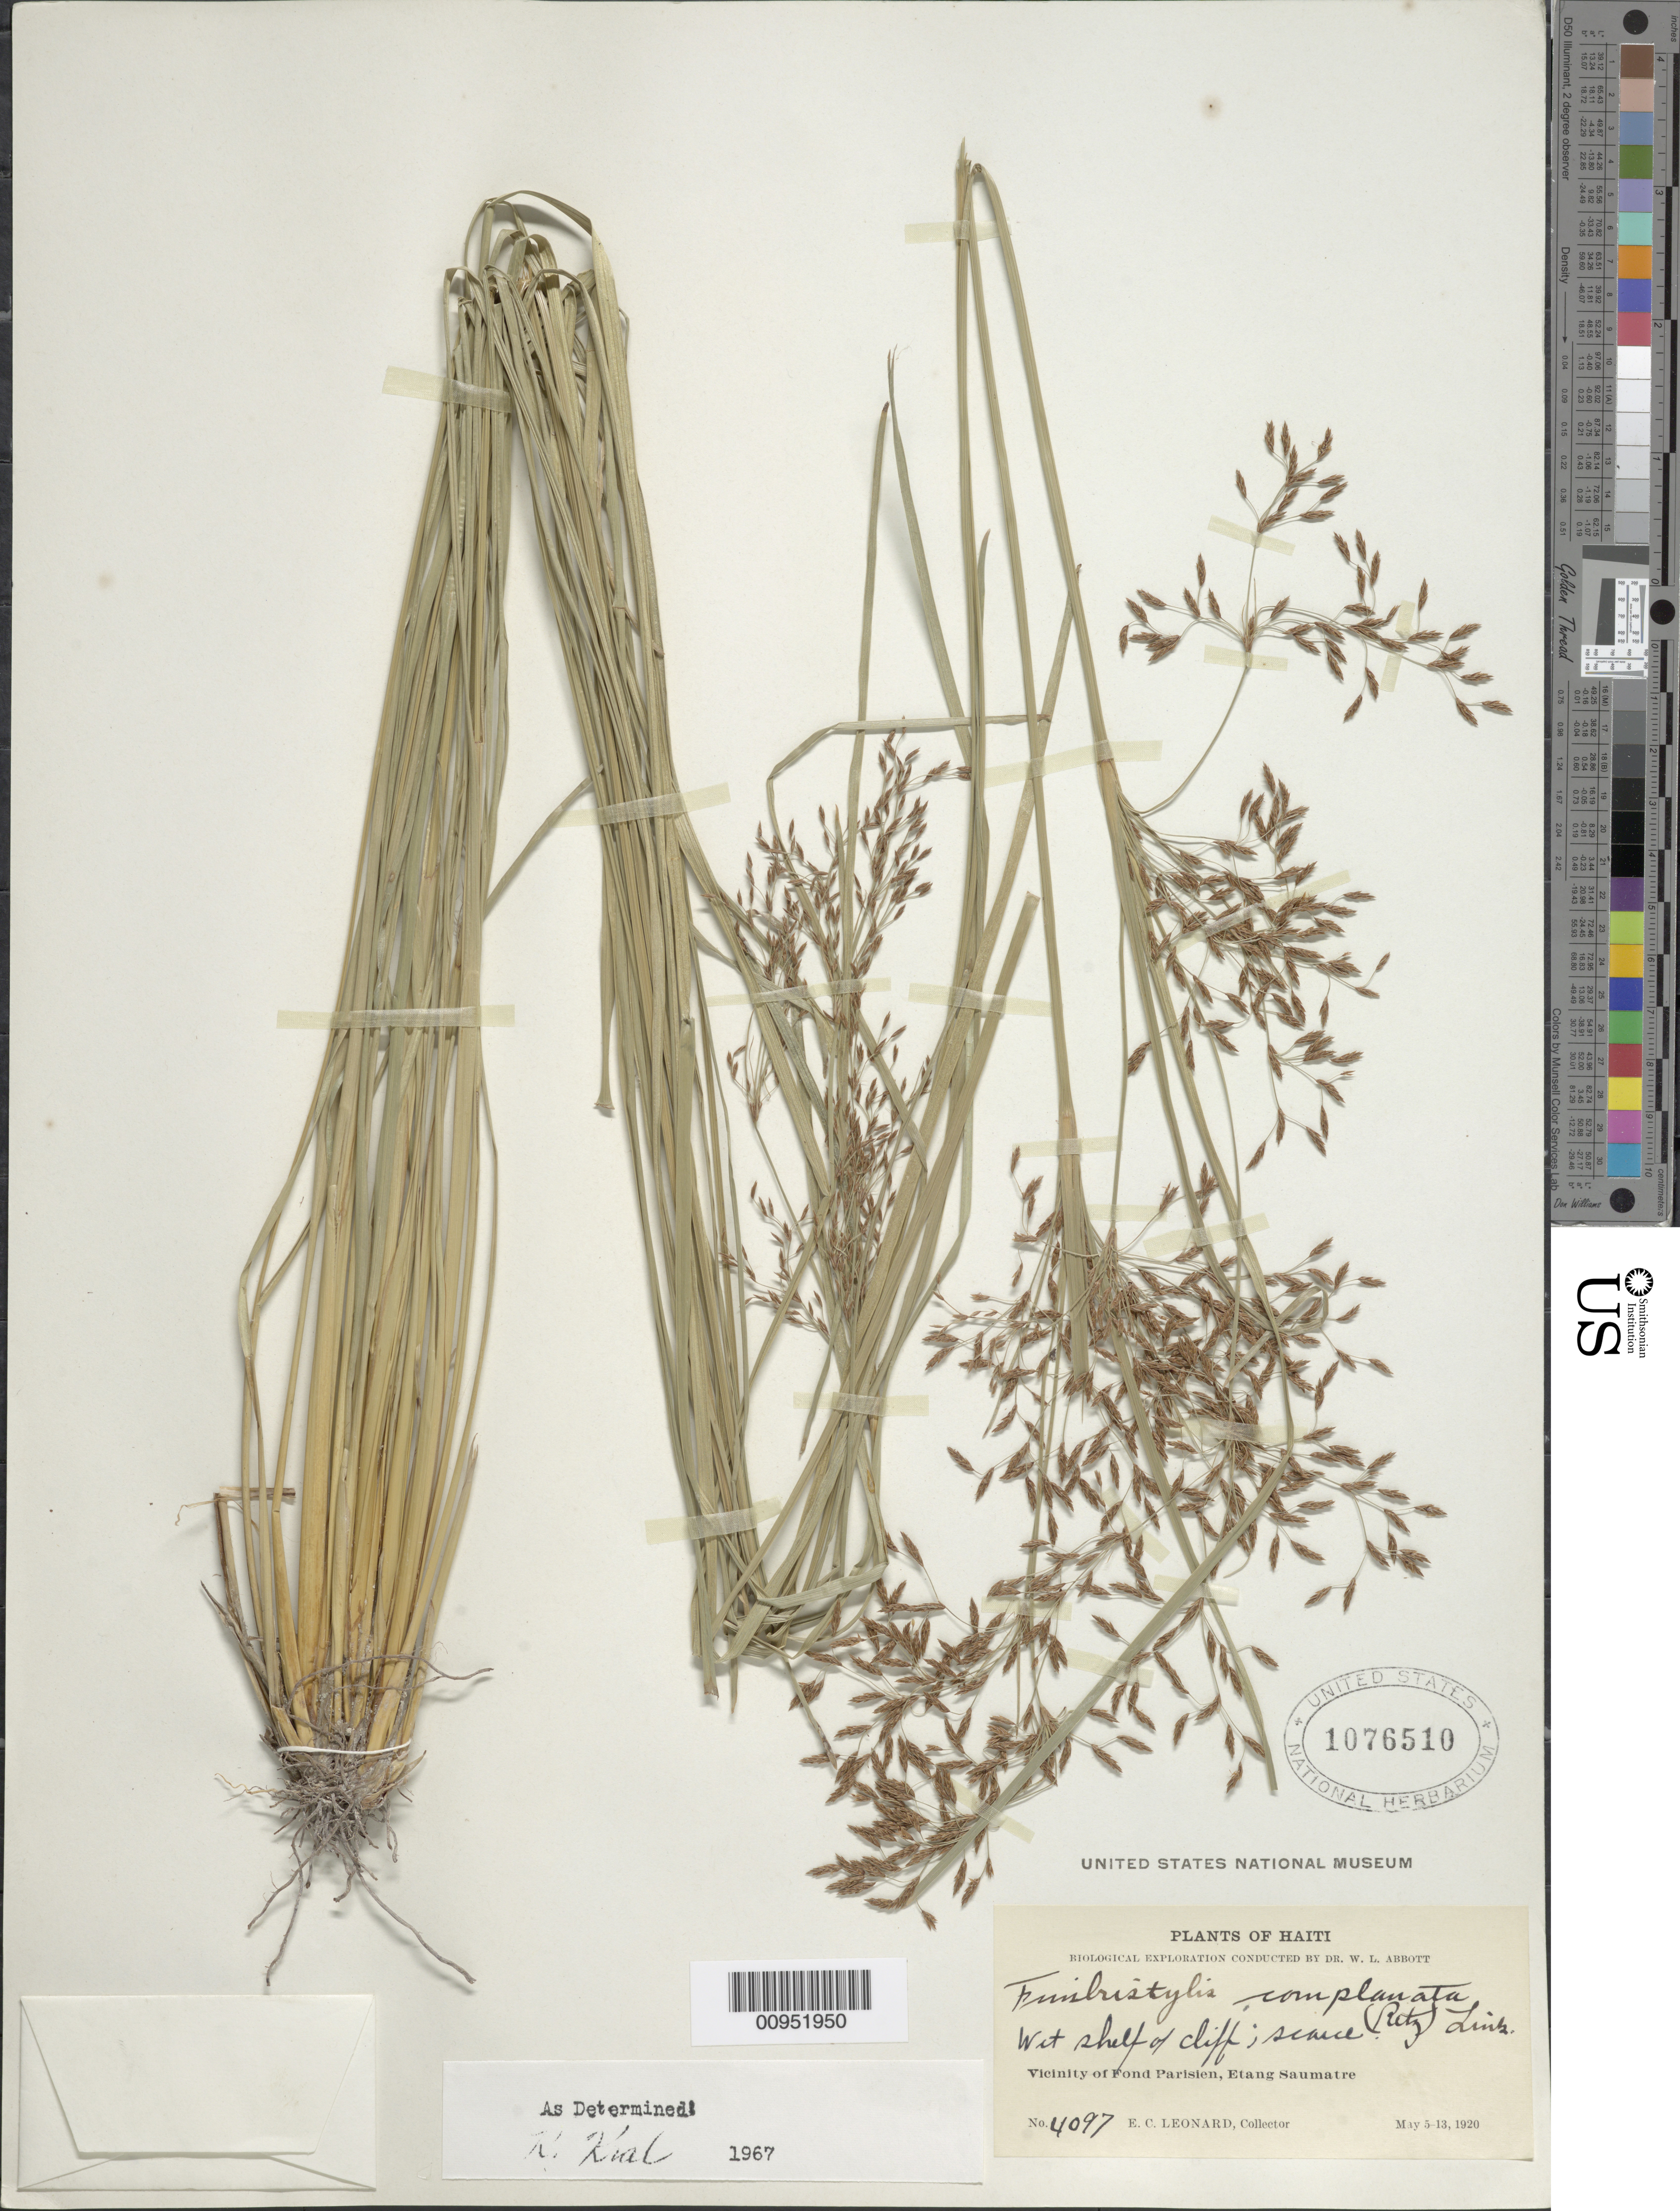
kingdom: Plantae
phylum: Tracheophyta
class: Liliopsida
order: Poales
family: Cyperaceae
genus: Fimbristylis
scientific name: Fimbristylis complanata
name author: (Retz.) Link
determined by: Kral, Robert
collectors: E. C. Leonard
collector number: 4097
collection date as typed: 05 May 1920 to 13 May 1920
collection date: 1920-05-05/1920-05-13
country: Haiti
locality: Vicinity of Fond Parisien, Etang Saumatre, shelf of cliff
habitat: Wet shelf of cliff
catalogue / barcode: US 1076510